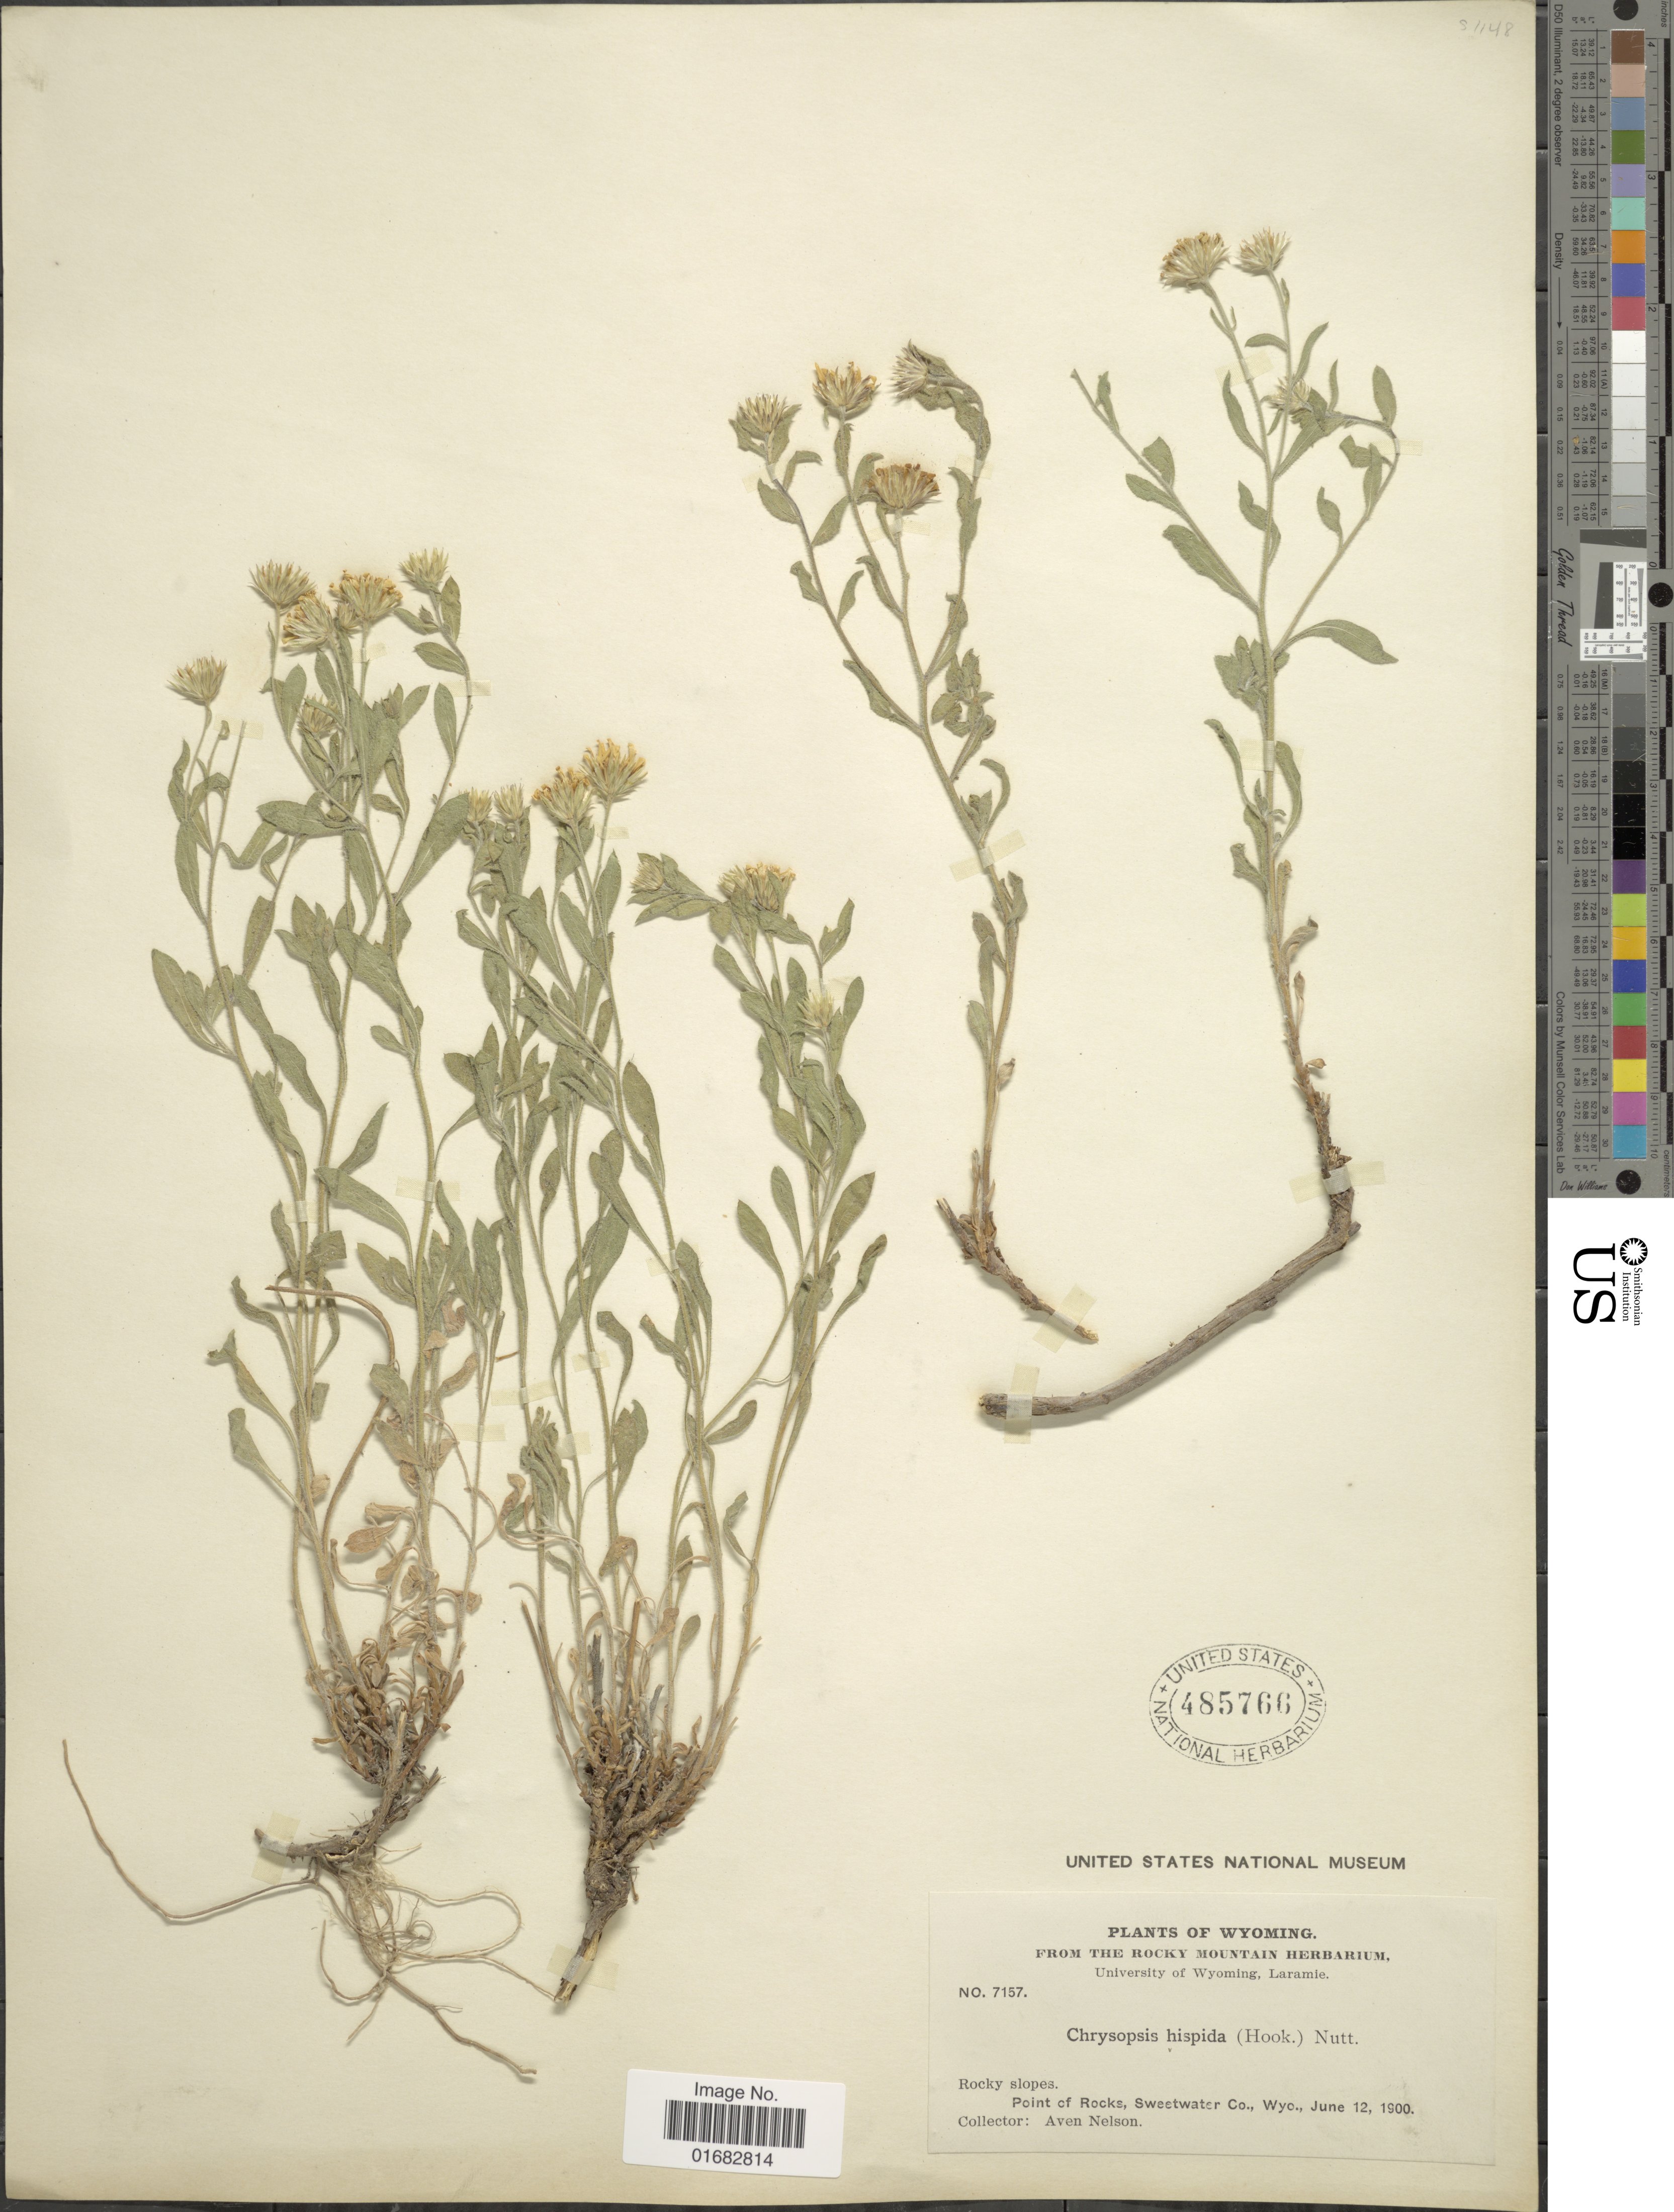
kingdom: Plantae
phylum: Tracheophyta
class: Magnoliopsida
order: Asterales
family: Asteraceae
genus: Heterotheca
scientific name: Heterotheca villosa var. hispida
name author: (Hook.) V.L. Harms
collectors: A. Nelson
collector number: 7157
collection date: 1900-06-12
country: United States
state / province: Wyoming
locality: Points of Rocks, Sweetwater Co.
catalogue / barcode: US 485766